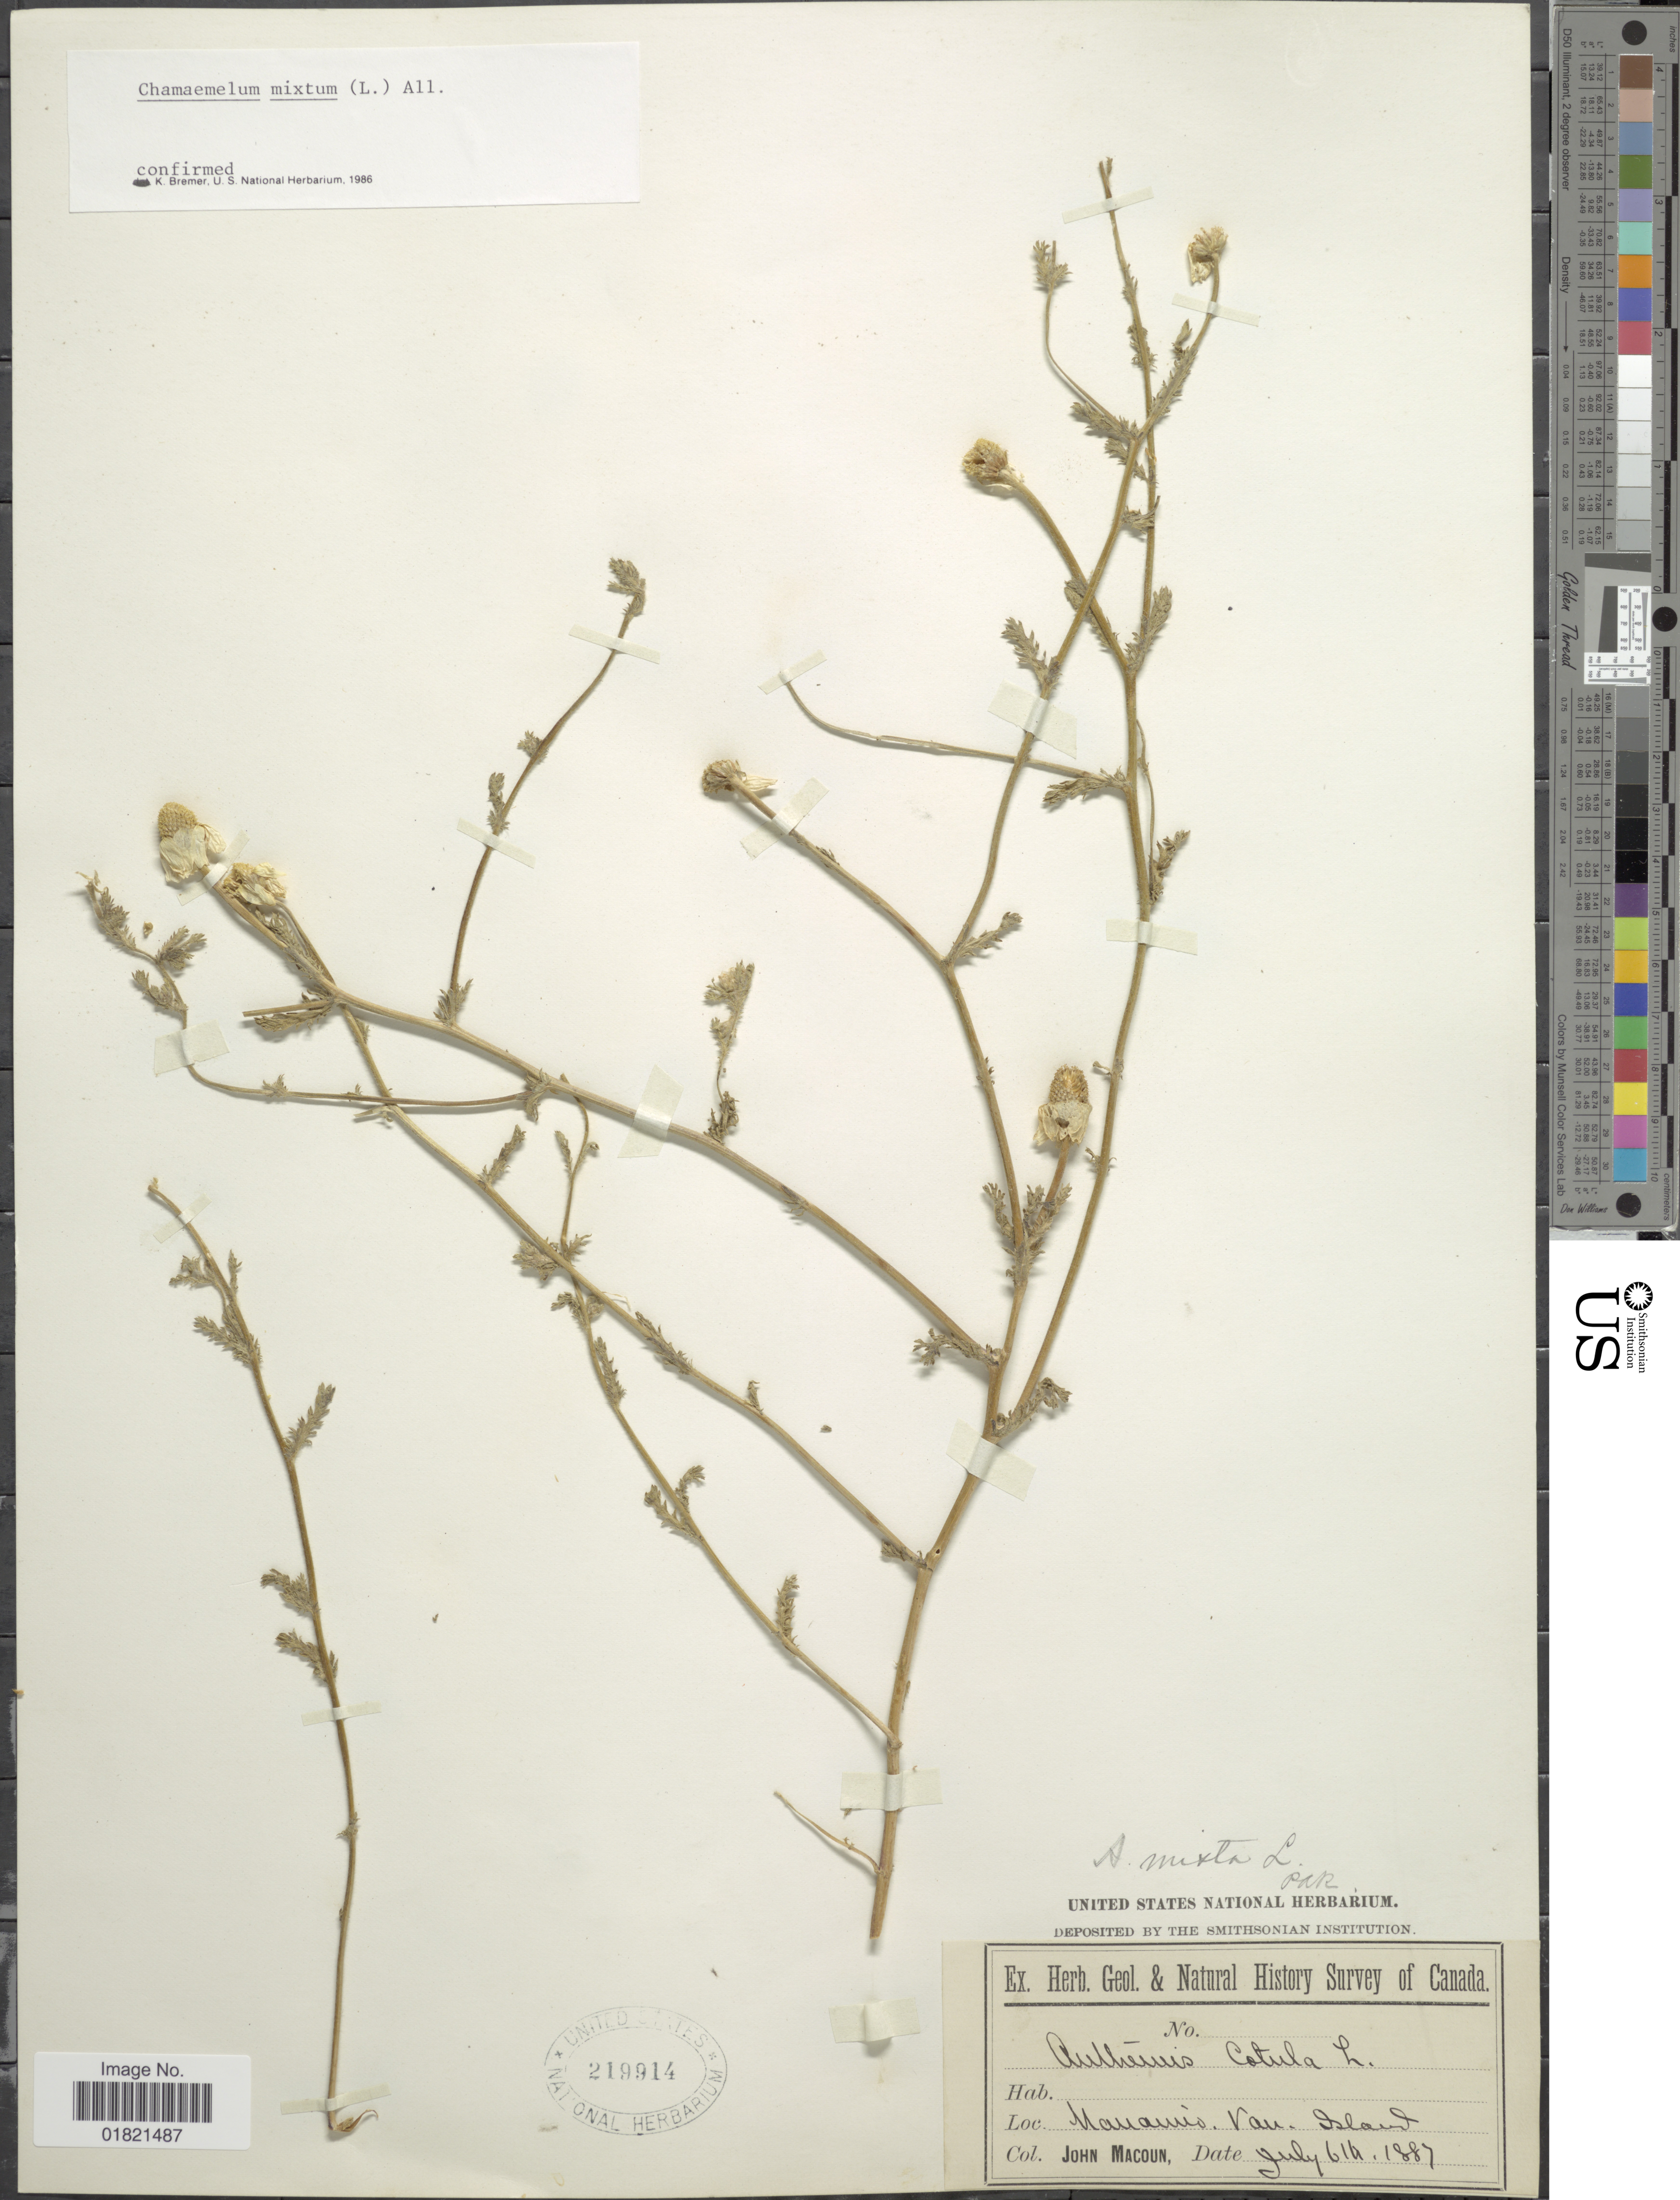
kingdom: Plantae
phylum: Tracheophyta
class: Magnoliopsida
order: Asterales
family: Asteraceae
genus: Chamaemelum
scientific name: Chamaemelum mixtum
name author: L.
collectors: J. Macoun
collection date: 1887-07-06/1887-07-11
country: Canada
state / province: British Columbia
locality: Nanaimo Van. Island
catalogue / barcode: US 219914